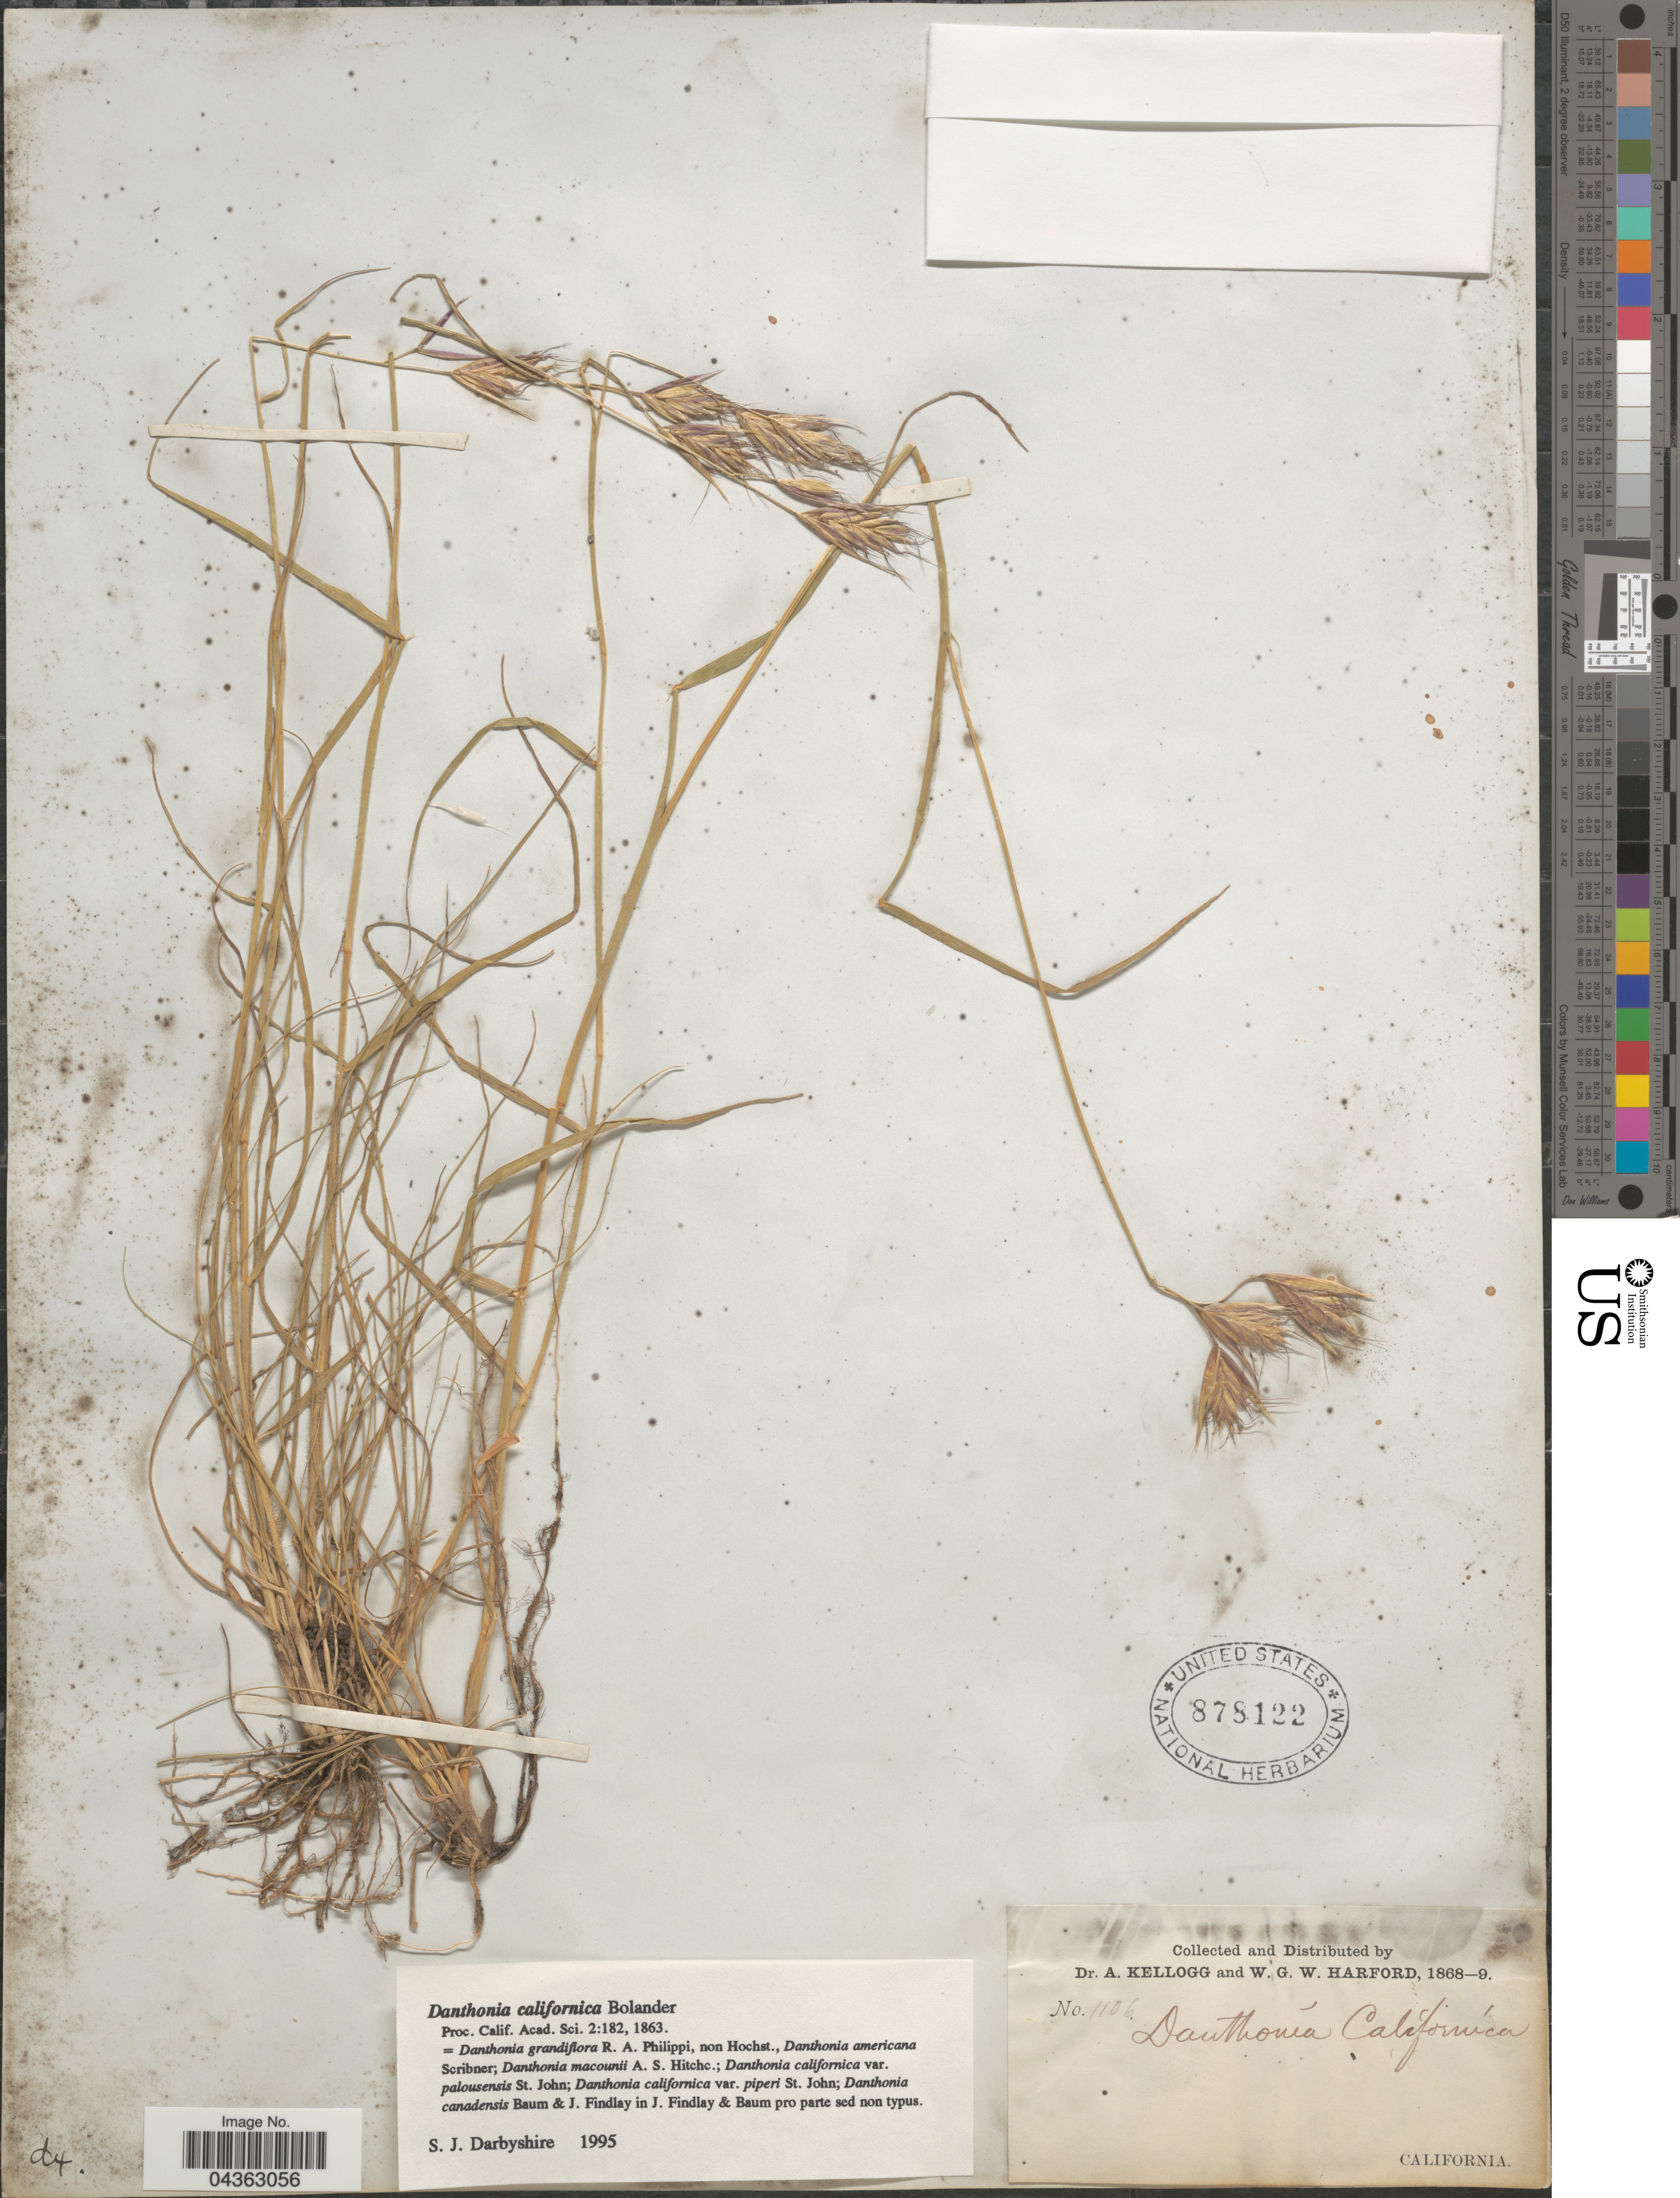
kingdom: Plantae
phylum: Tracheophyta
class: Liliopsida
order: Poales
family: Poaceae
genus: Danthonia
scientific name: Danthonia californica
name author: Bol.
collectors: A. Kellogg & W. G. W. Harford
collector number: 1106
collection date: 1868/1869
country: United States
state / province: California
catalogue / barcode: US 878122